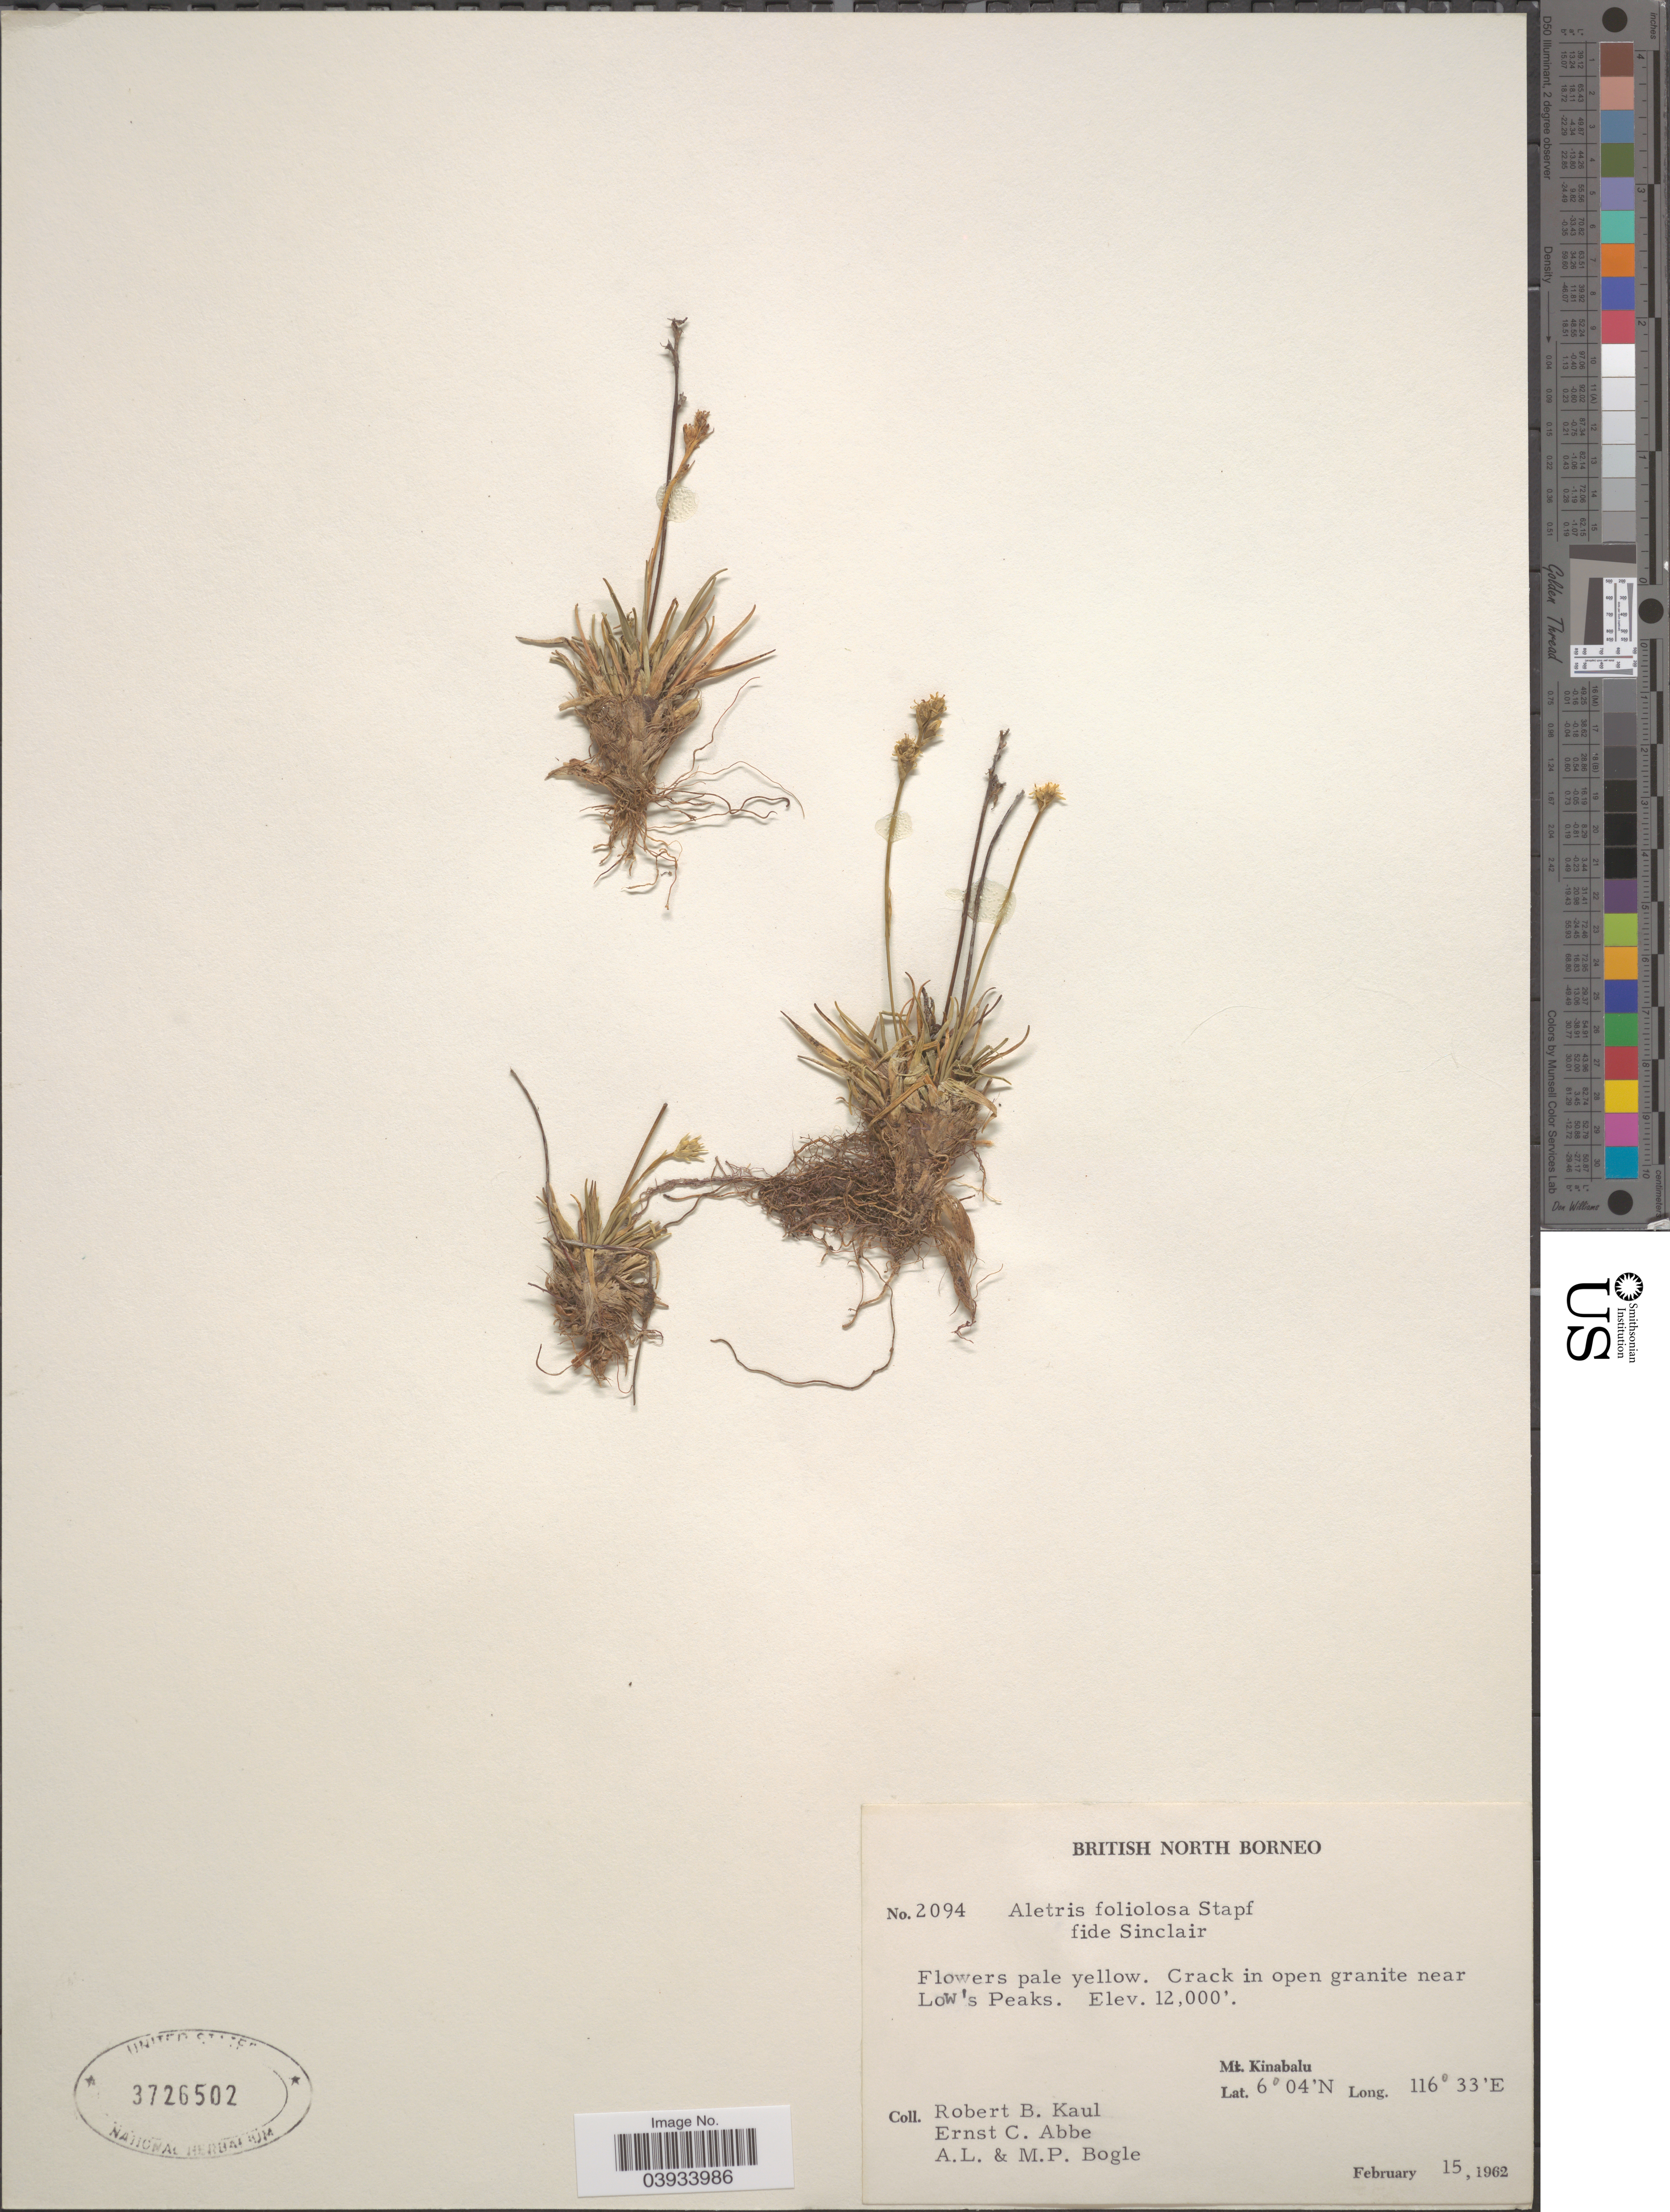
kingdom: Plantae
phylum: Tracheophyta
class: Liliopsida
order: Dioscoreales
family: Nartheciaceae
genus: Aletris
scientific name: Aletris foliolosa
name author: Stapf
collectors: R. Kaul, E. C. Abbe, Bogle, A.L. & M. Bogle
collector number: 2094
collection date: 1962-02-15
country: Malaysia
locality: British North Borneo. Near Low's Peaks. Mt. Kinabalu.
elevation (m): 3658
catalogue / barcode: US 3726502